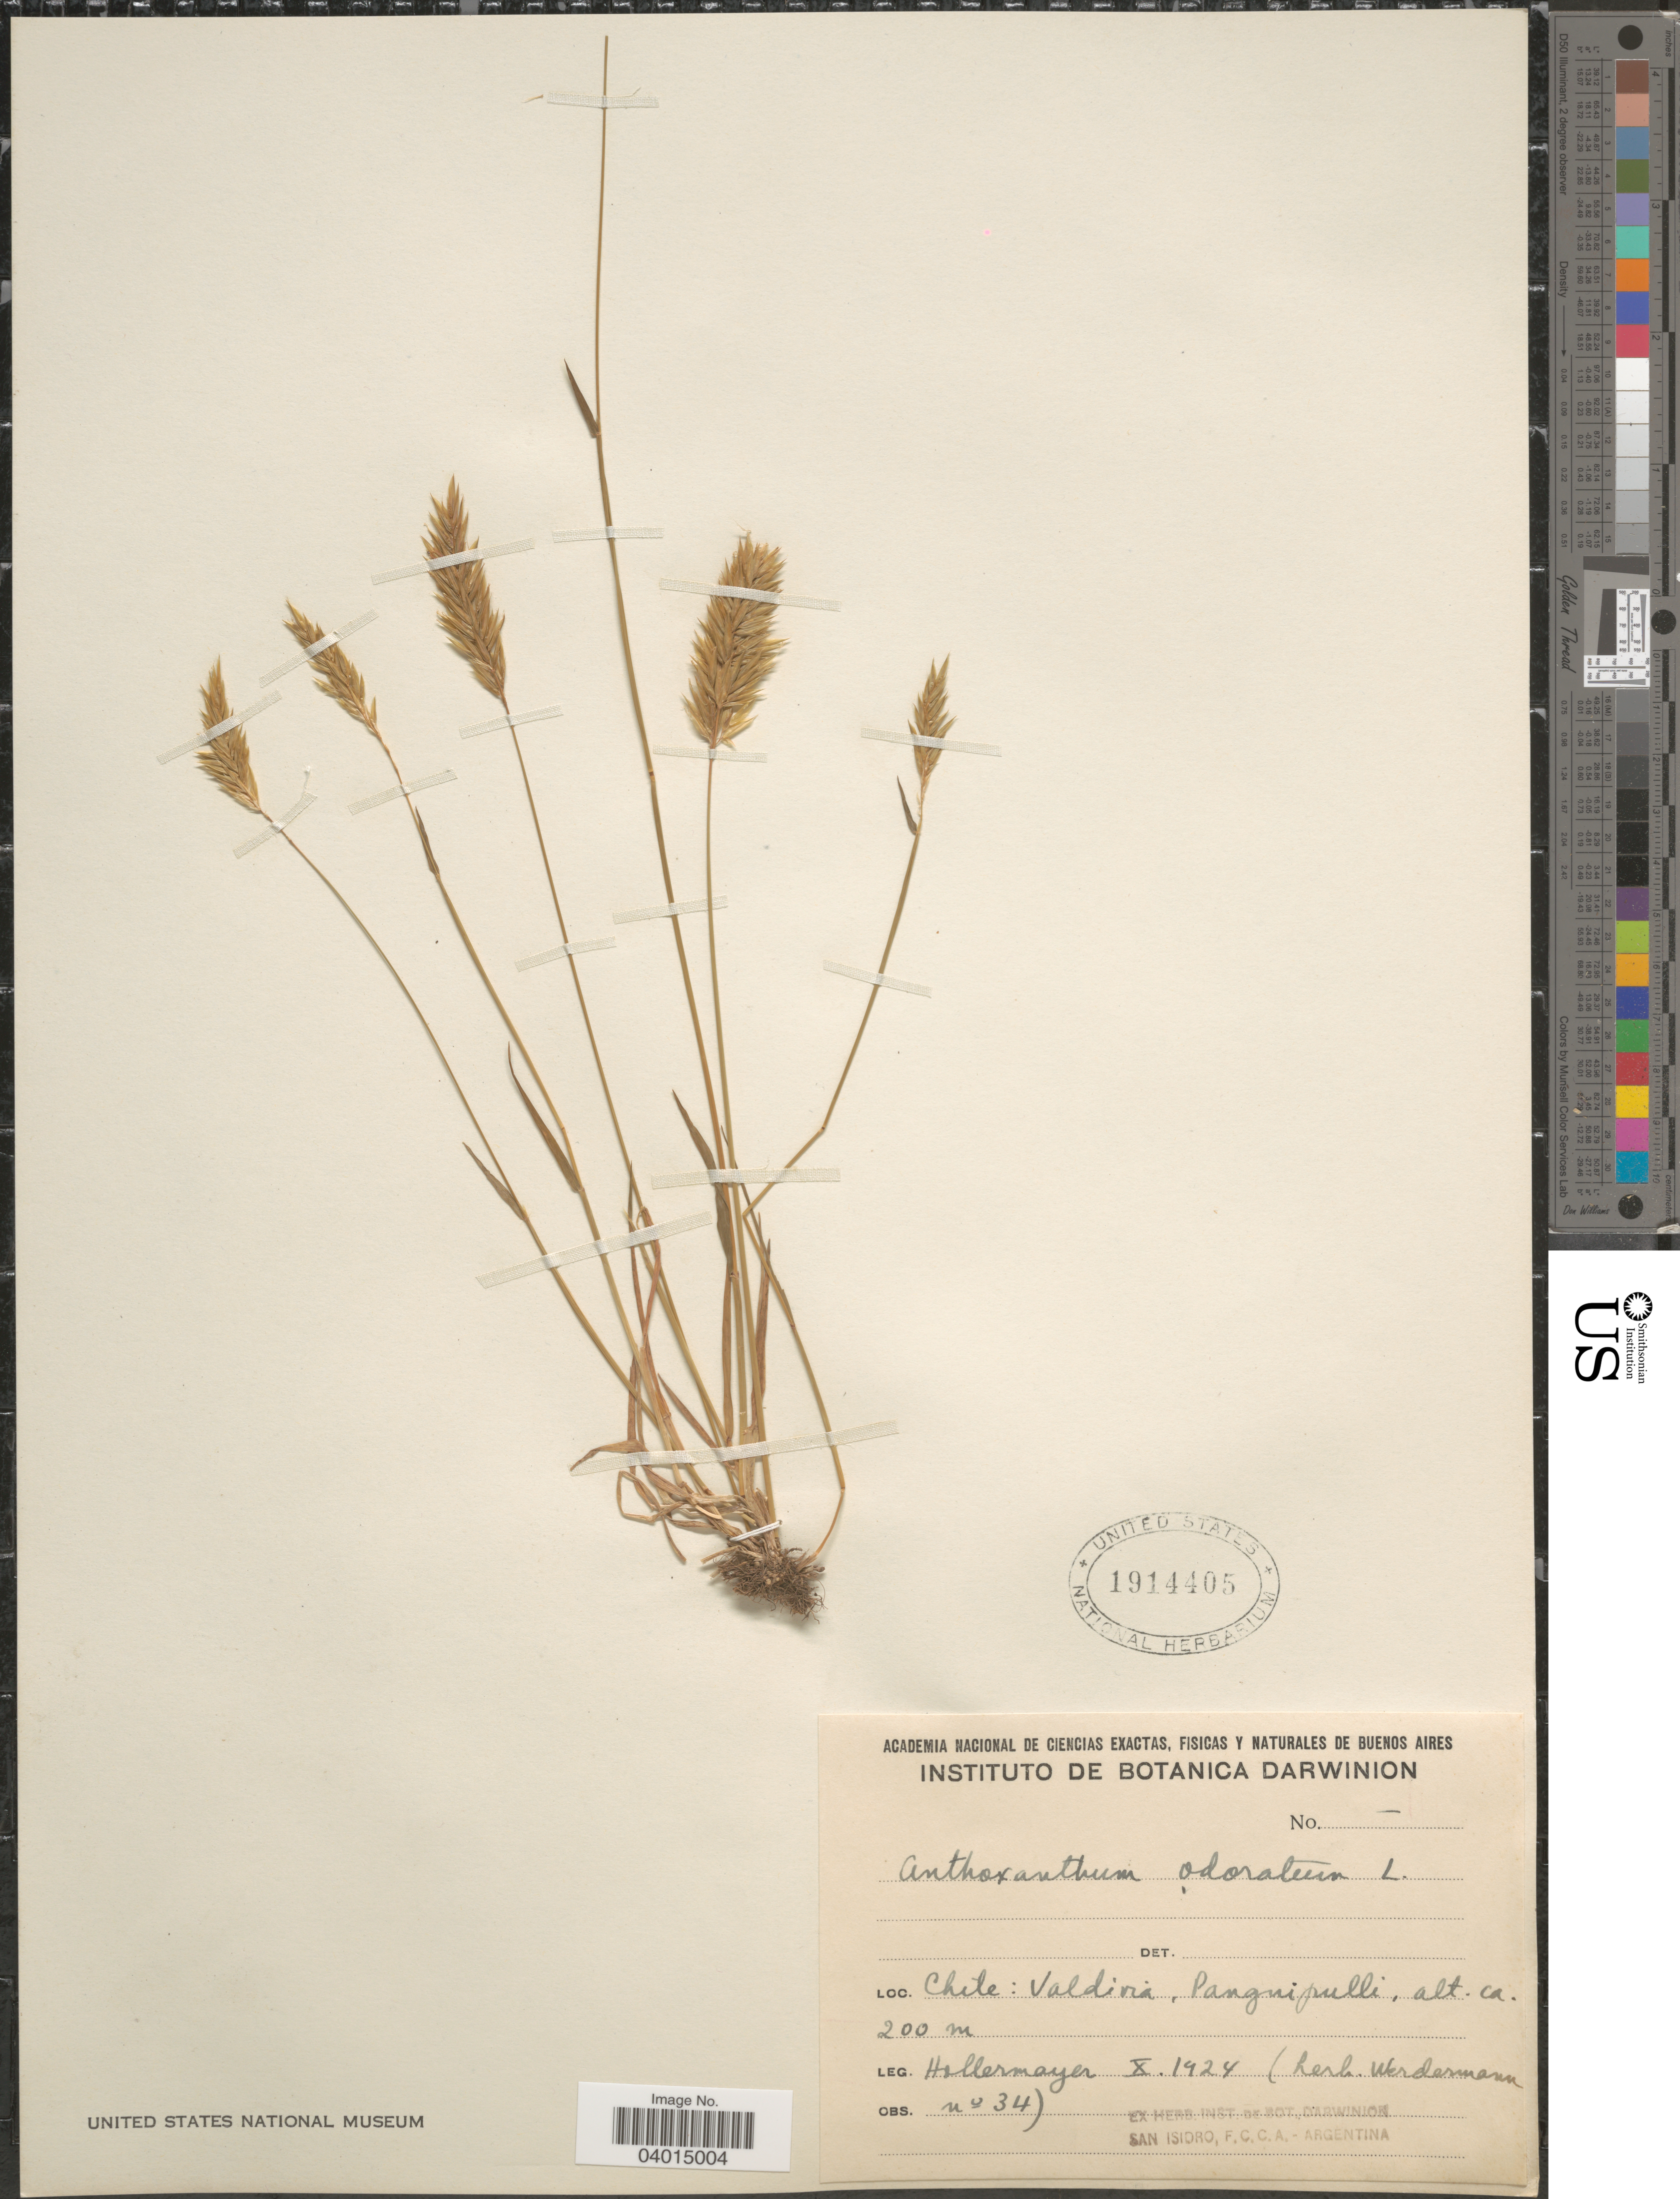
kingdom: Plantae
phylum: Tracheophyta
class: Liliopsida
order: Poales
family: Poaceae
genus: Anthoxanthum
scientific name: Anthoxanthum odoratum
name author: L.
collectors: A. Hollermayer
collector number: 34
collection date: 1924-10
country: Chile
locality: Valdivia, Panguipulli.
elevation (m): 200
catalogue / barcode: US 1914405